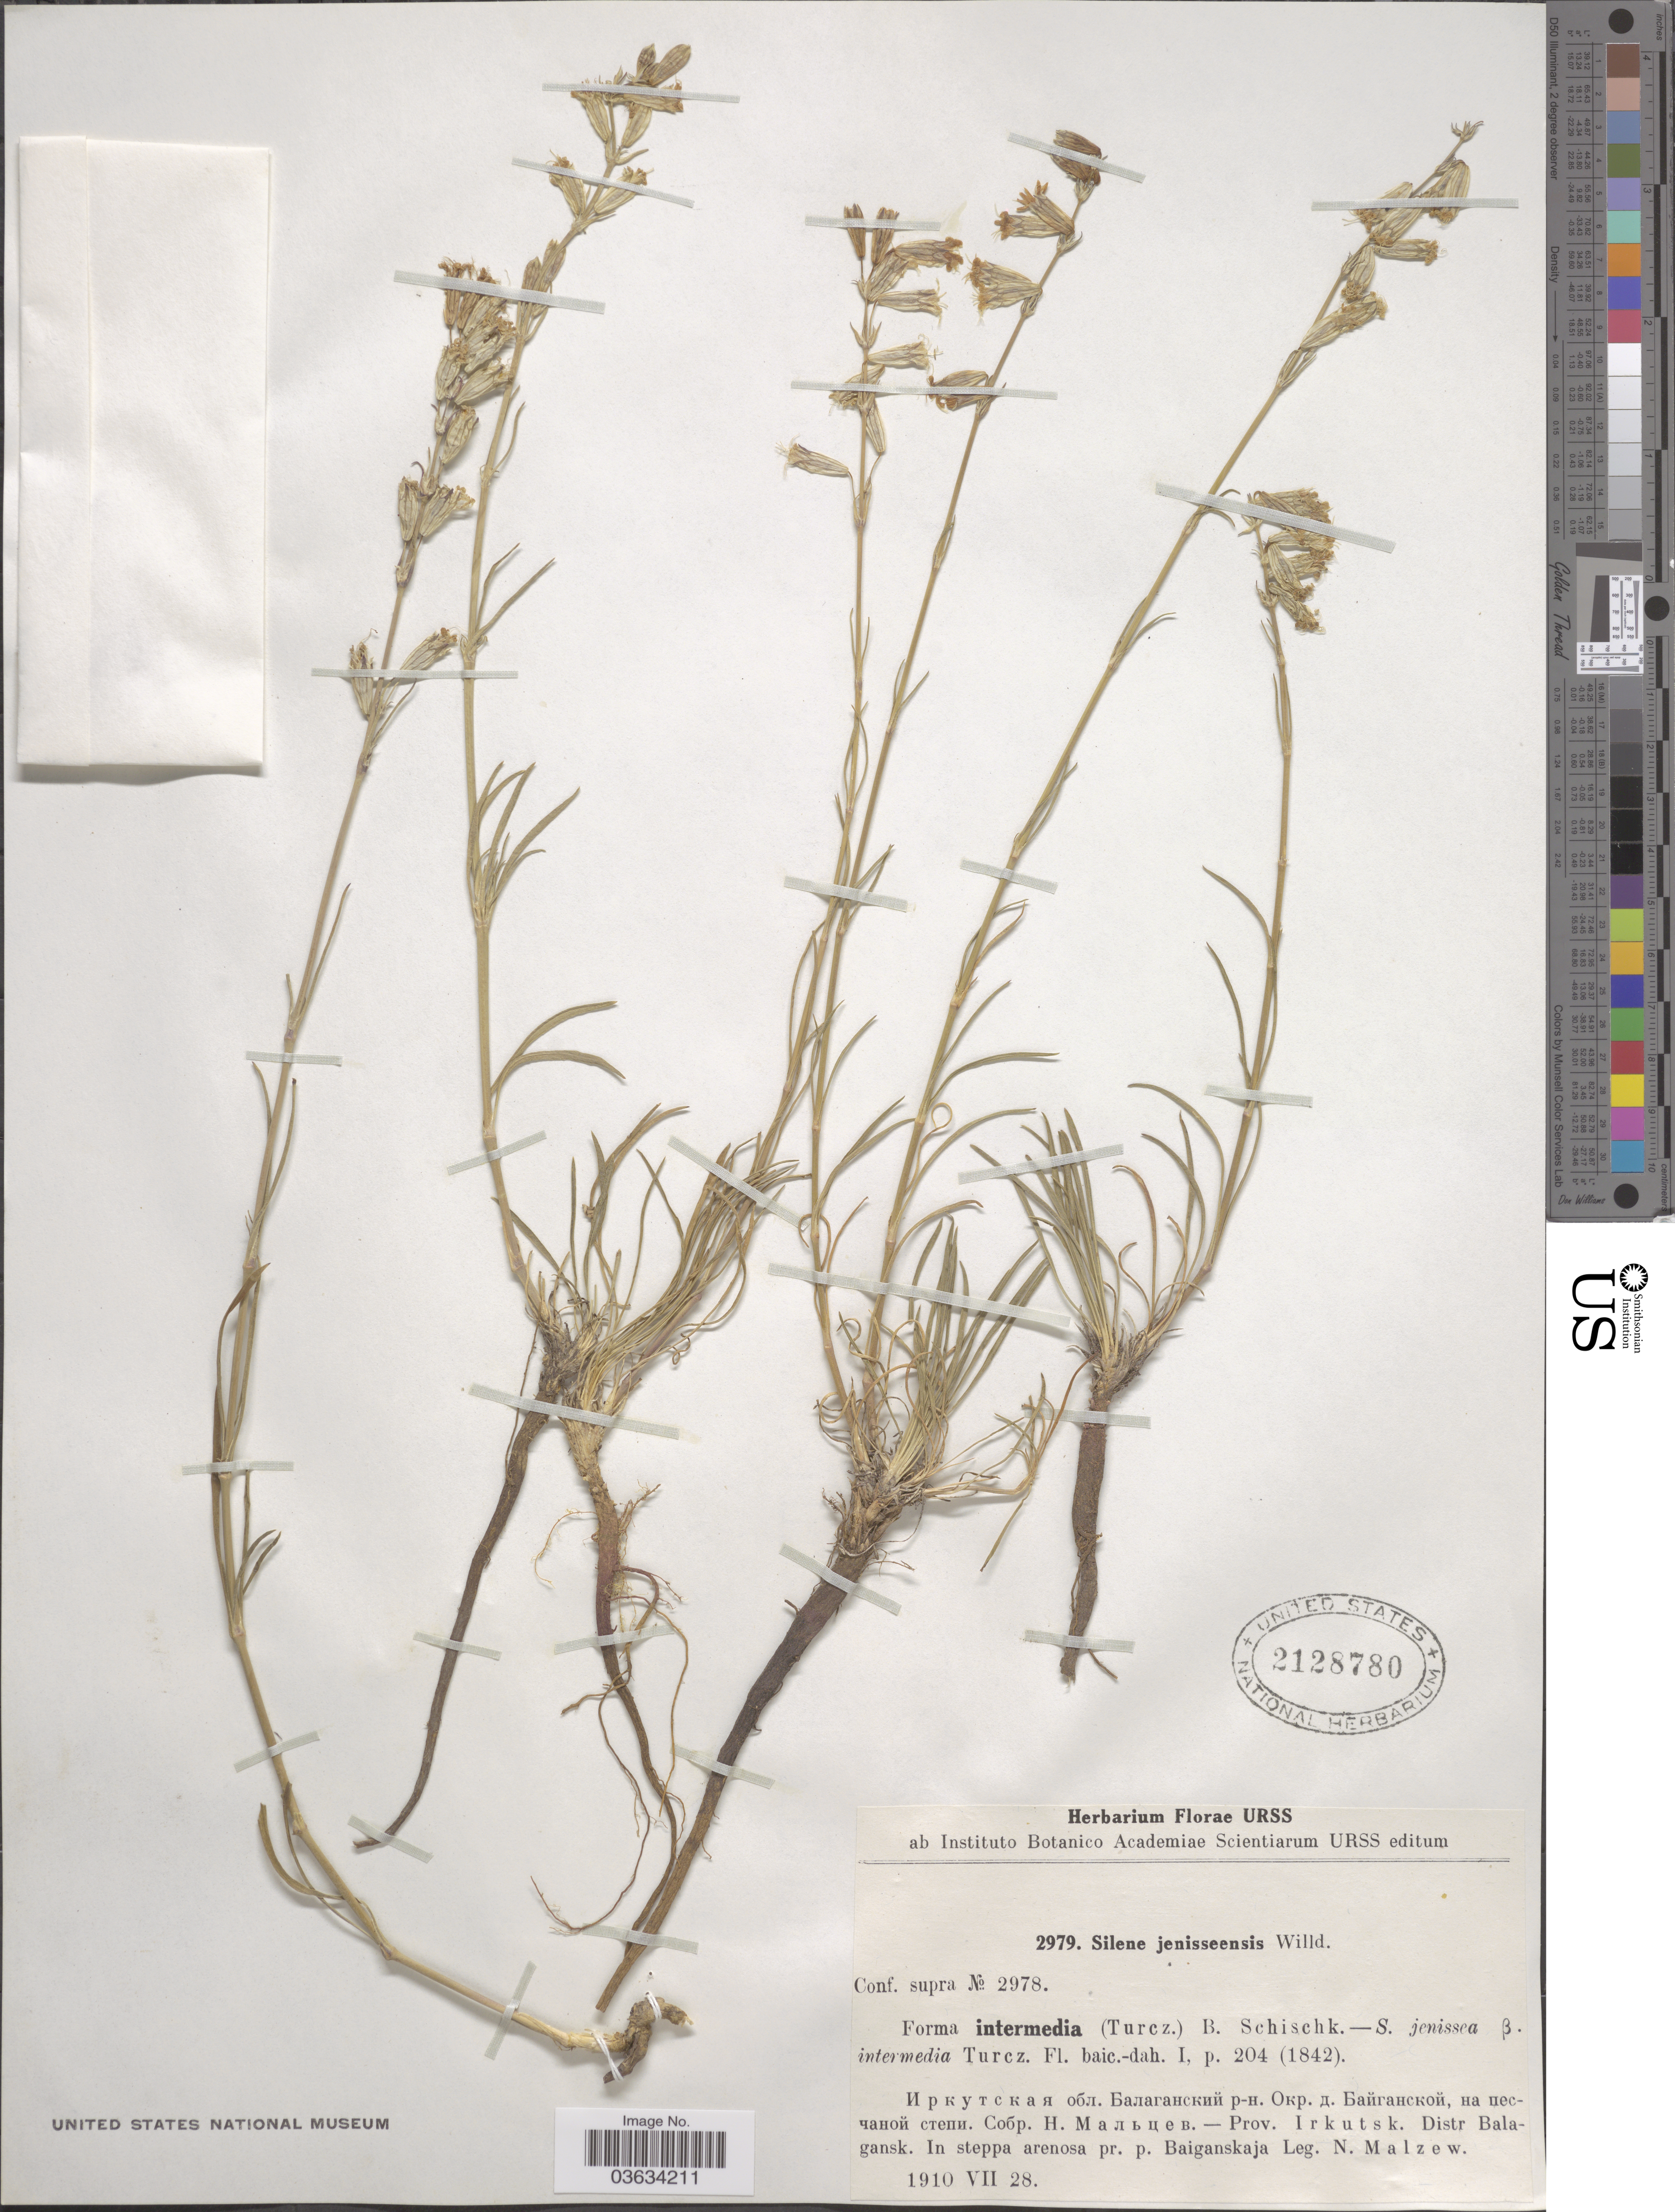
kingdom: Plantae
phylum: Tracheophyta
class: Magnoliopsida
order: Caryophyllales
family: Caryophyllaceae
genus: Silene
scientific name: Silene jenisseensis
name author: Willd.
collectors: N. Malzew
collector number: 2979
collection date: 1910-07-28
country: Russian Federation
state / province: Irkutsk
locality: Distr. Balagansk. In steppa arenosa pr. p. Baiganskaja.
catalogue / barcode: US 2128780